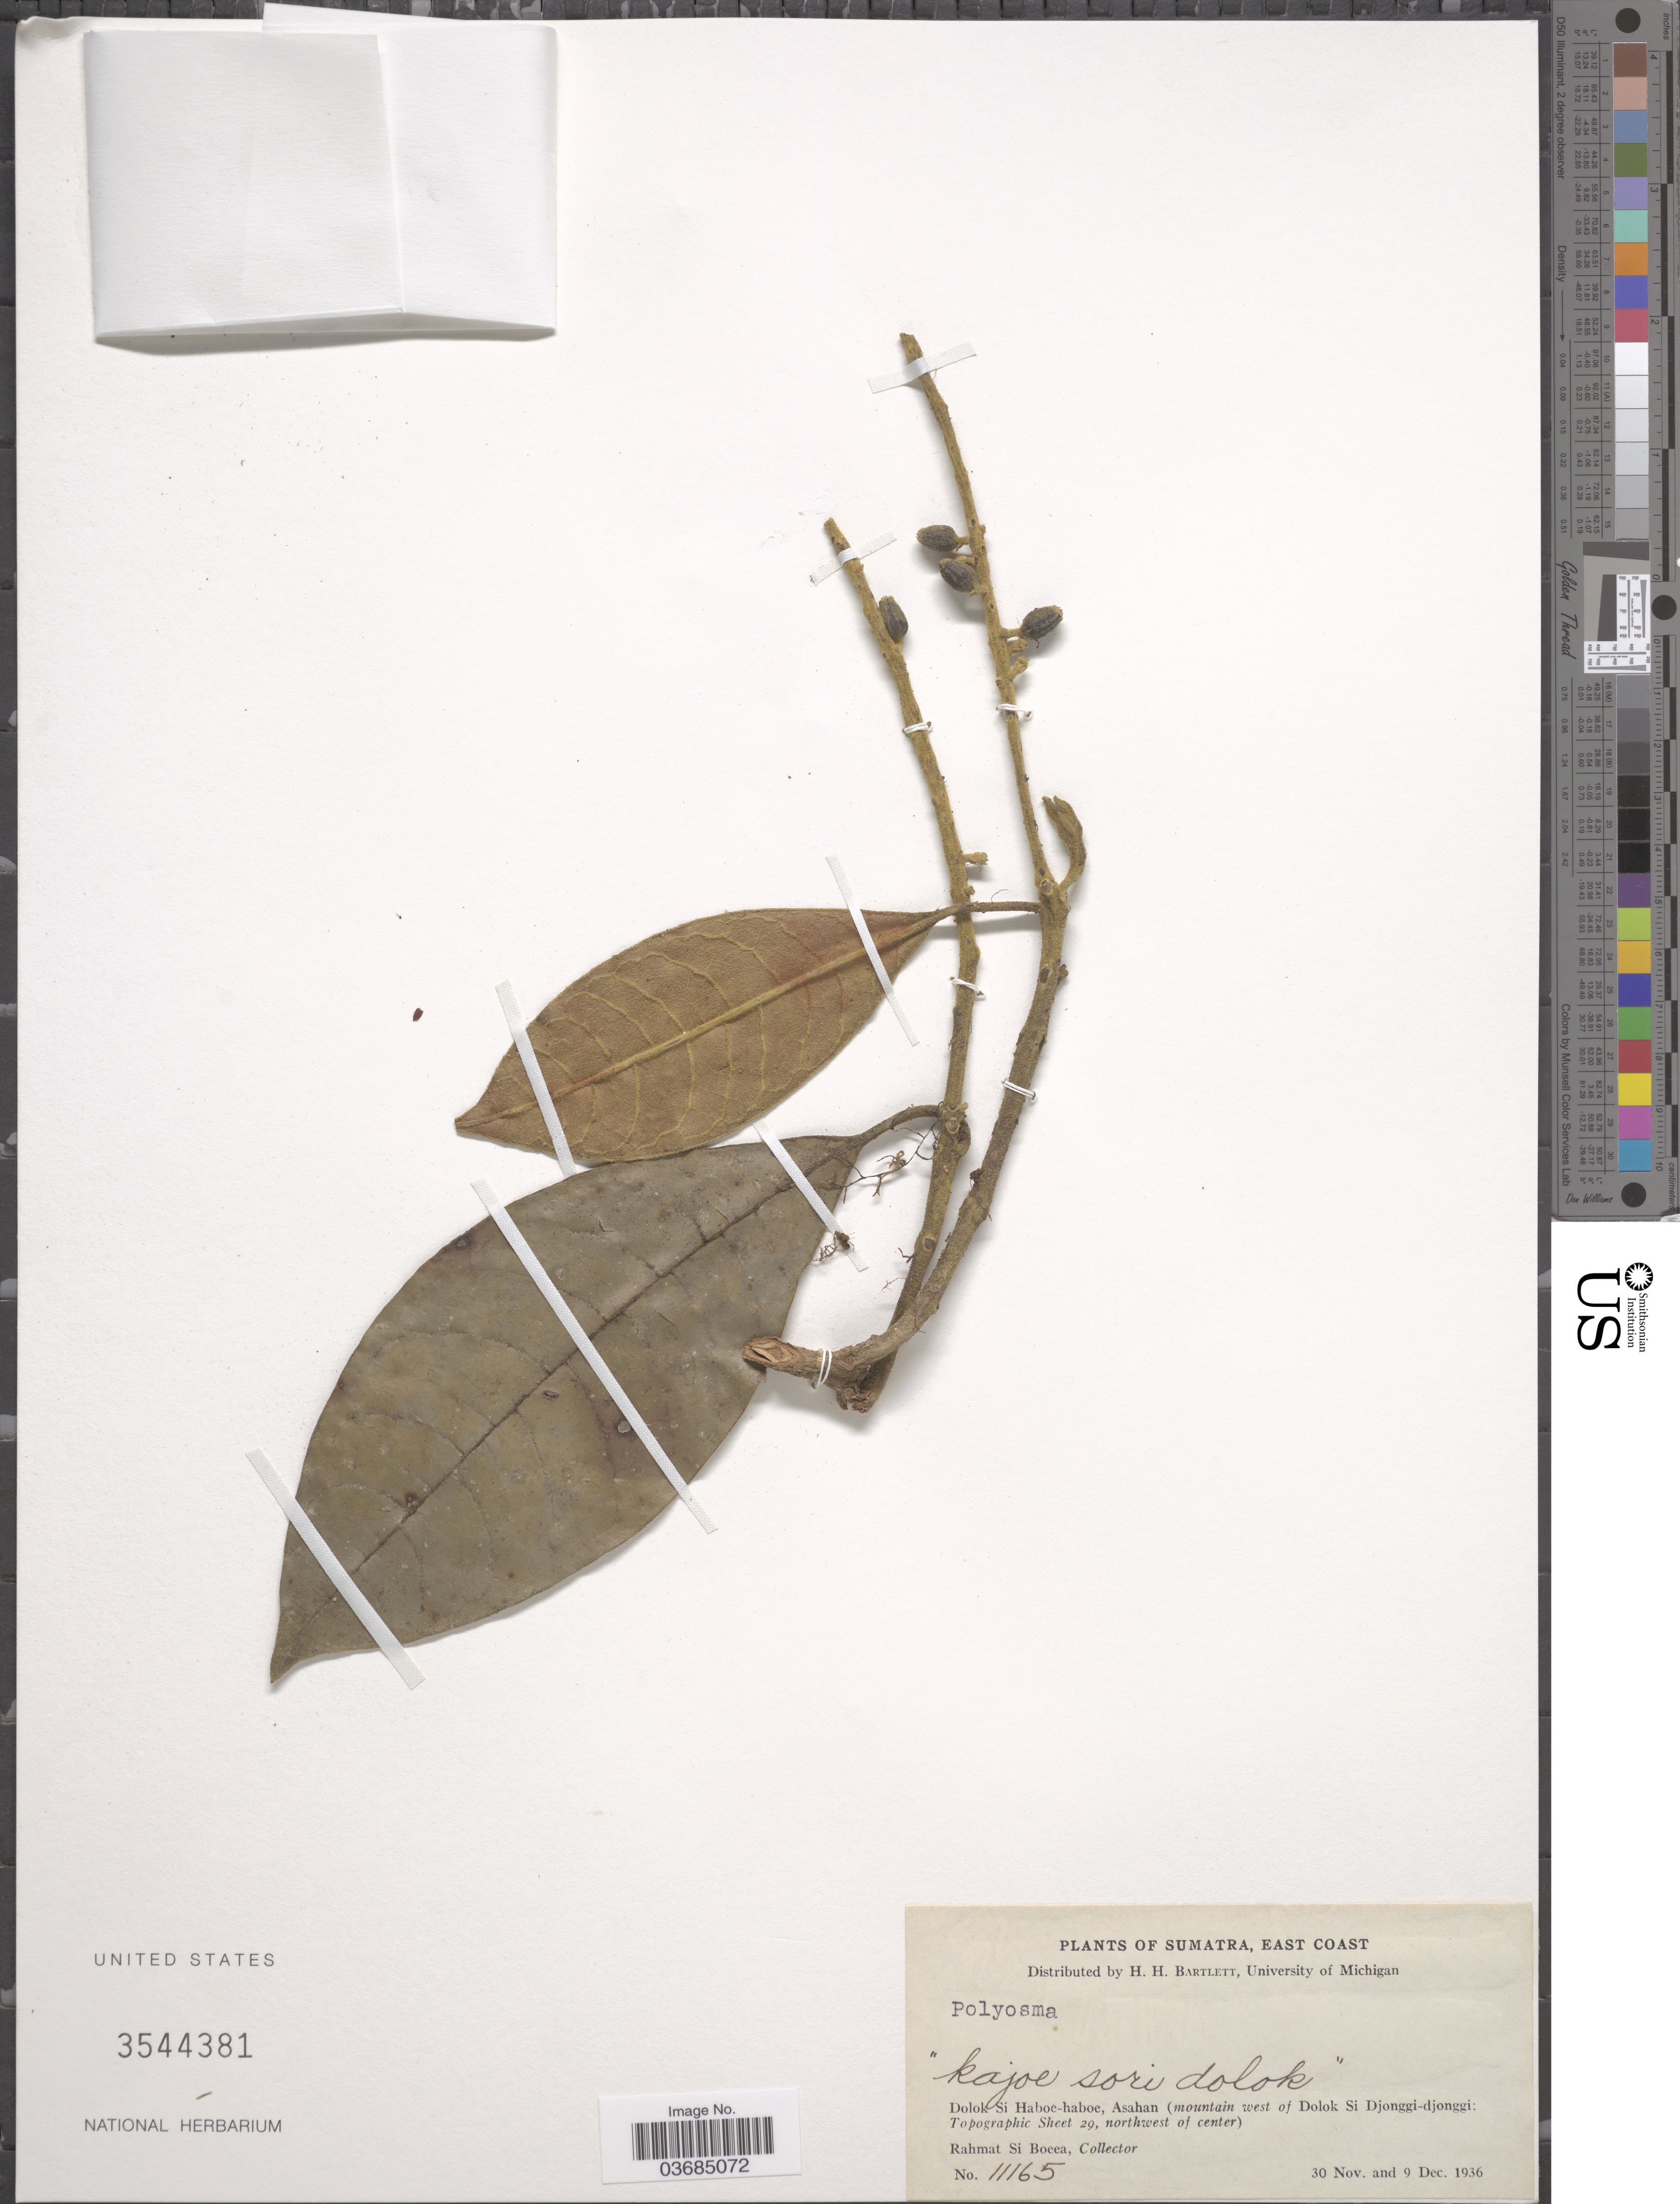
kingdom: Plantae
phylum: Tracheophyta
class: Magnoliopsida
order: Escalloniales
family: Escalloniaceae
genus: Polyosma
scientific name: Polyosma sp.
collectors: Rahmat Si Boeea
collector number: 11165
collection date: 1936-11-30/1936-12-09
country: Indonesia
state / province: Sumatra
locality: East Coast. Dolok Si Haboe-haboe, Asahan (mountain west of Dolok Si Djonggi-djonggi: Topographic Sheet 29, northwest of center).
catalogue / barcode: US 3544381